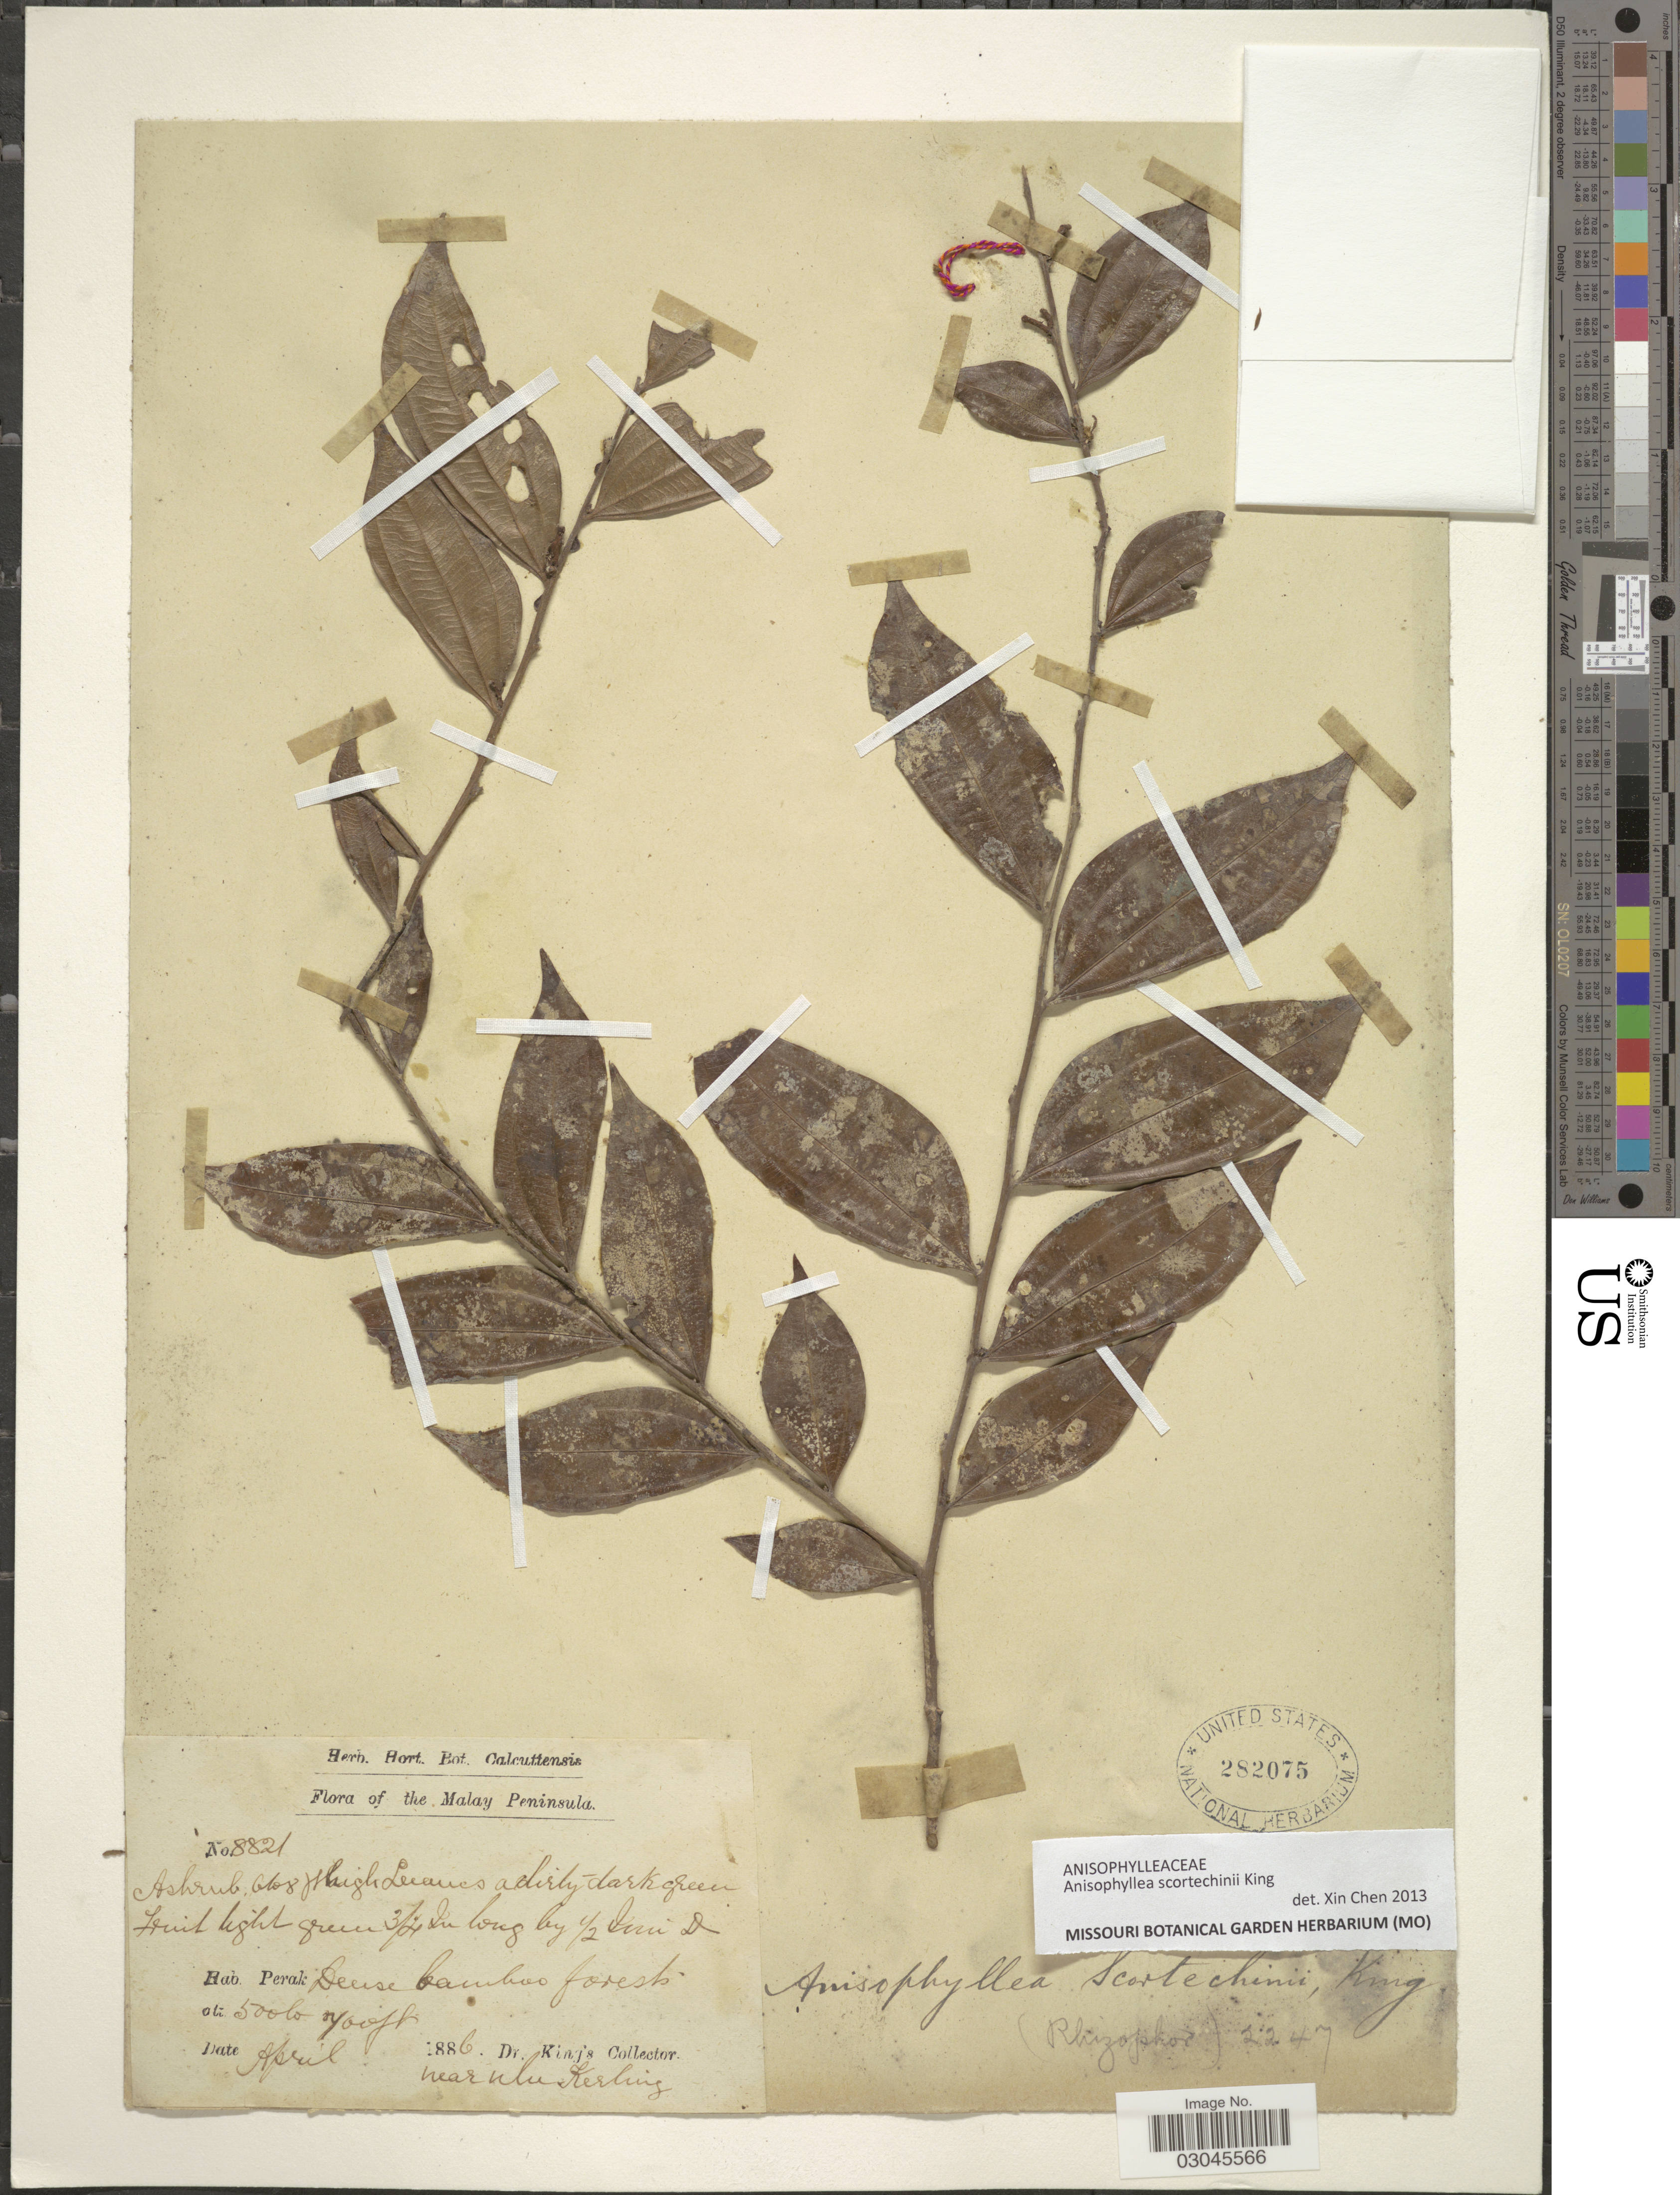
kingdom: Plantae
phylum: Tracheophyta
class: Magnoliopsida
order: Cucurbitales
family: Anisophylleaceae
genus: Anisophyllea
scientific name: Anisophyllea scortechinii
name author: King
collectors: Dr. King's collector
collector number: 8821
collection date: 1886-04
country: Malaysia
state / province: Perak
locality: Malay Peninsula.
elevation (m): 152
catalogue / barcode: US 282075